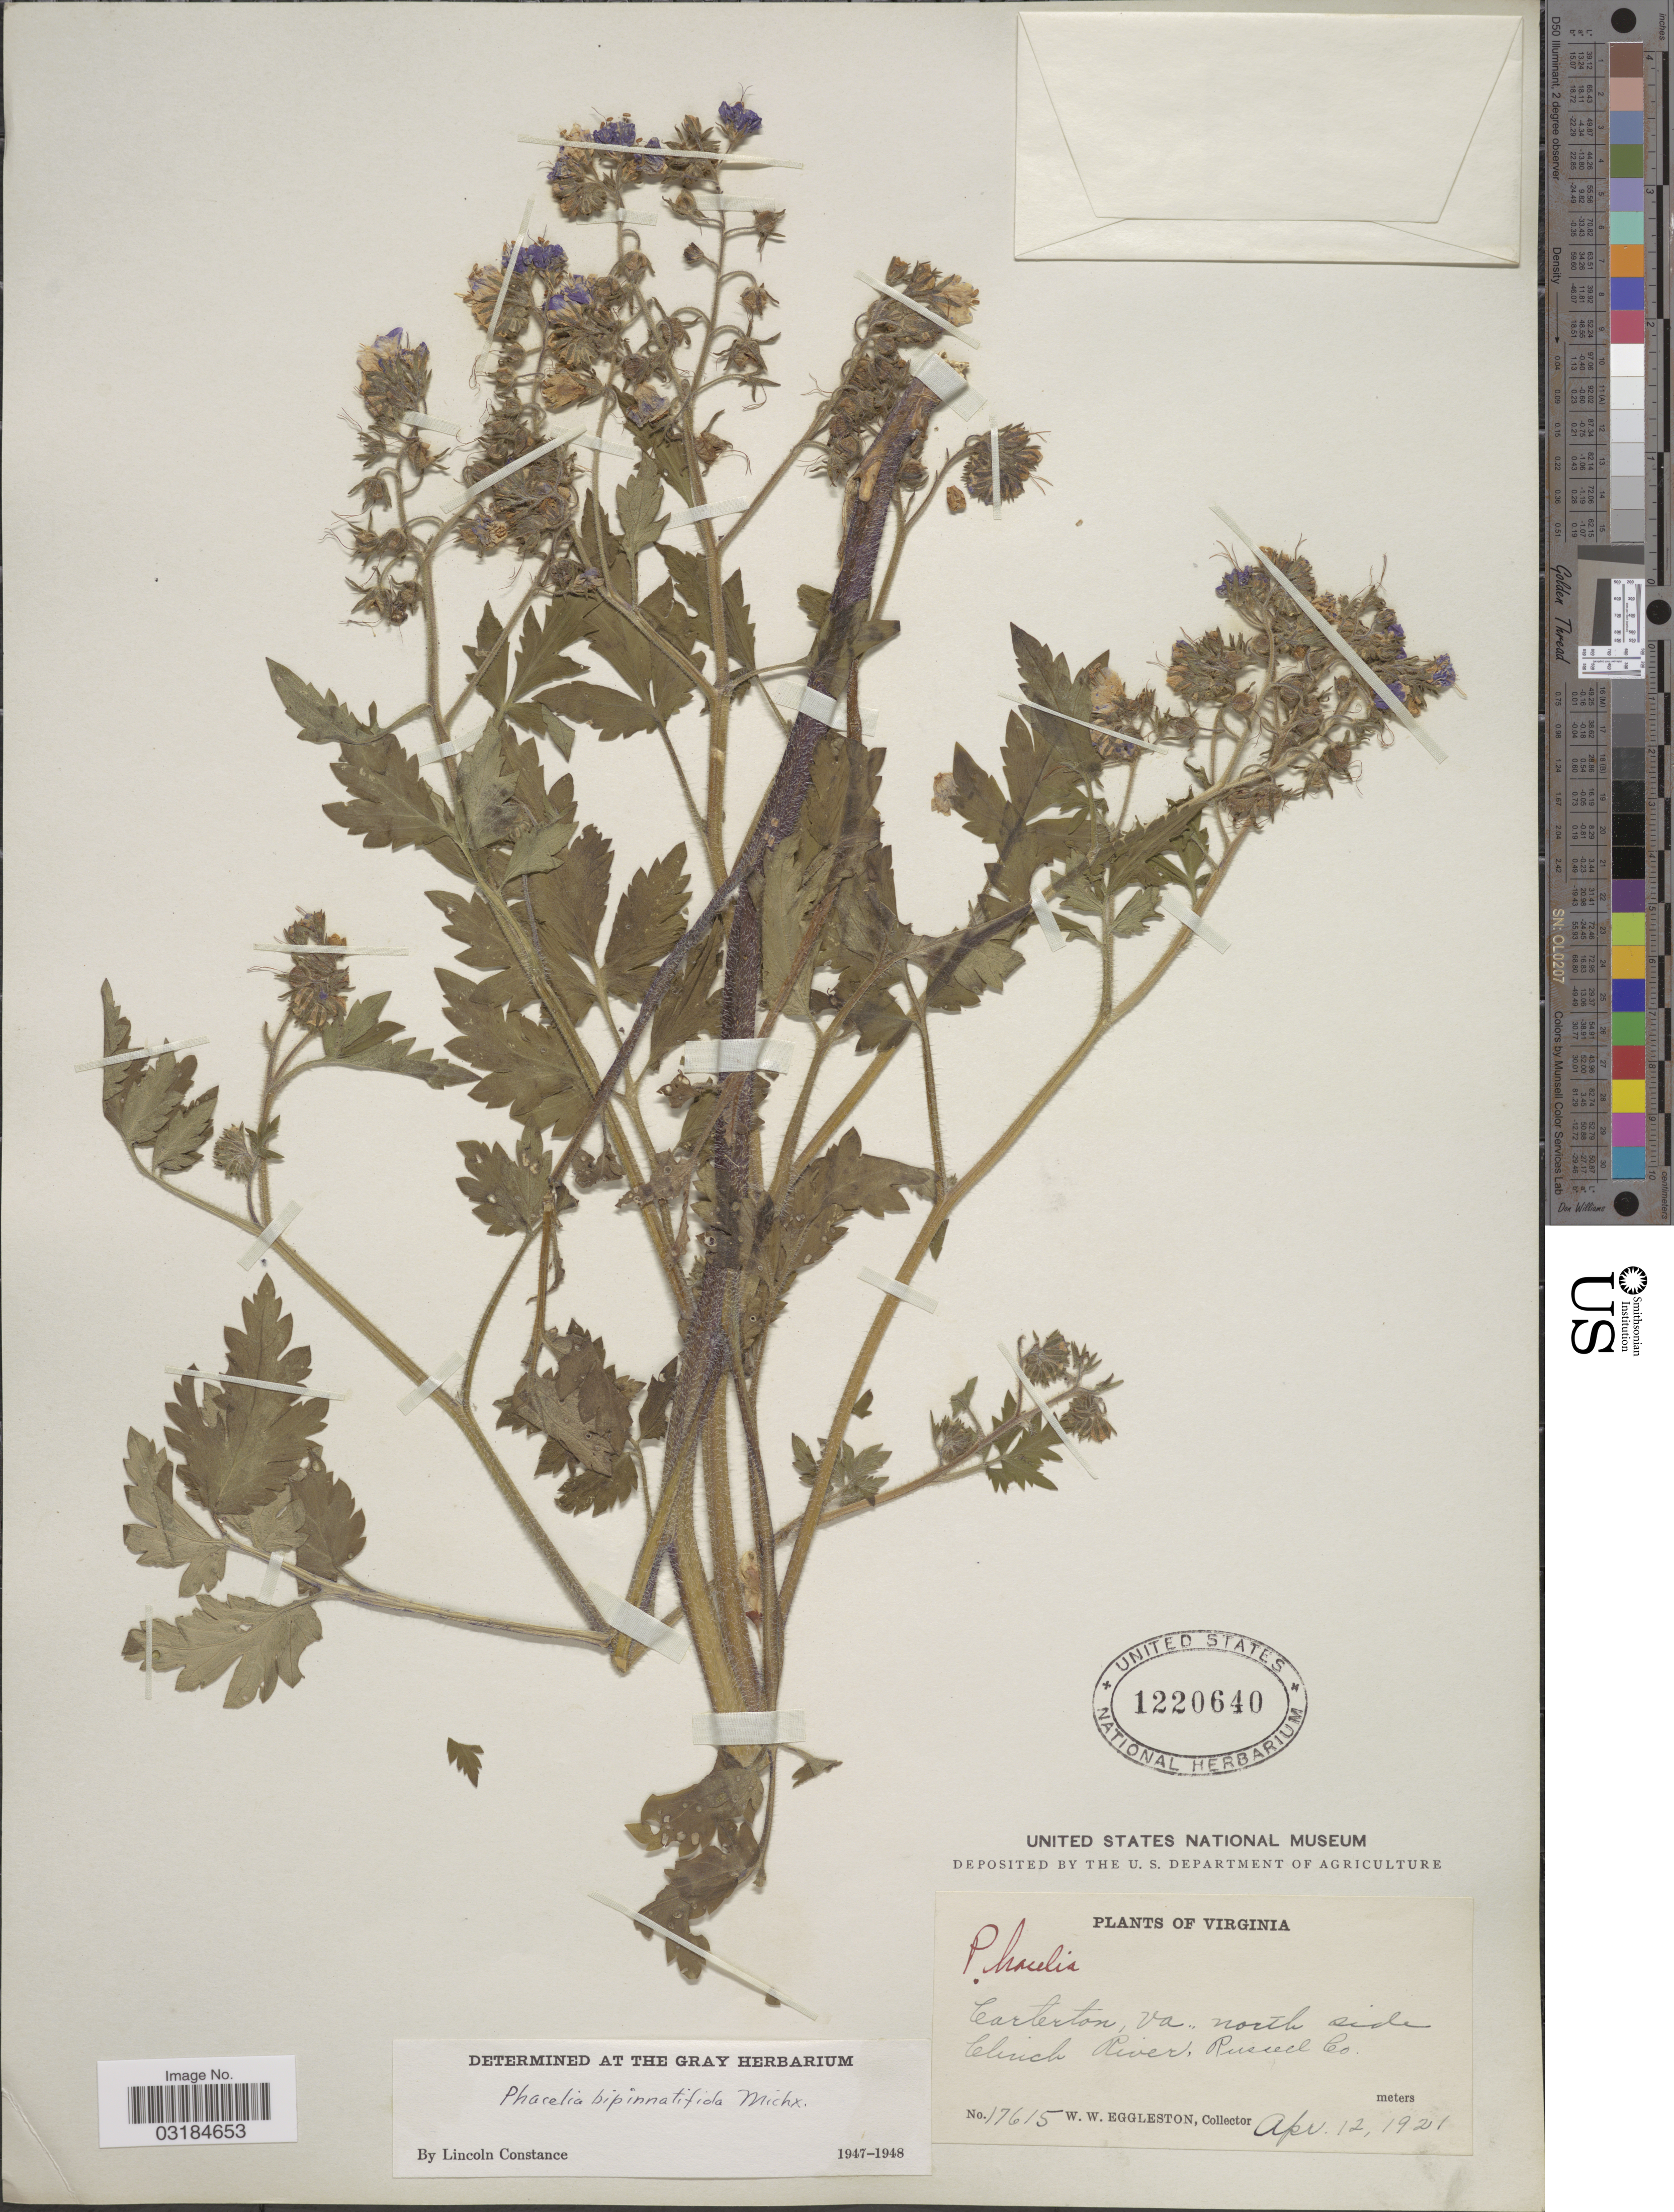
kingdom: Plantae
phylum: Tracheophyta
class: Magnoliopsida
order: Boraginales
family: Hydrophyllaceae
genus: Phacelia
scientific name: Phacelia bipinnatifida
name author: (Atwood) Michx.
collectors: W. W. Eggleston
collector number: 17615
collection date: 1921-04-12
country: United States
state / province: Virginia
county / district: Russell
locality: Carterton, north side Clinch River.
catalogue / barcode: US 1220640